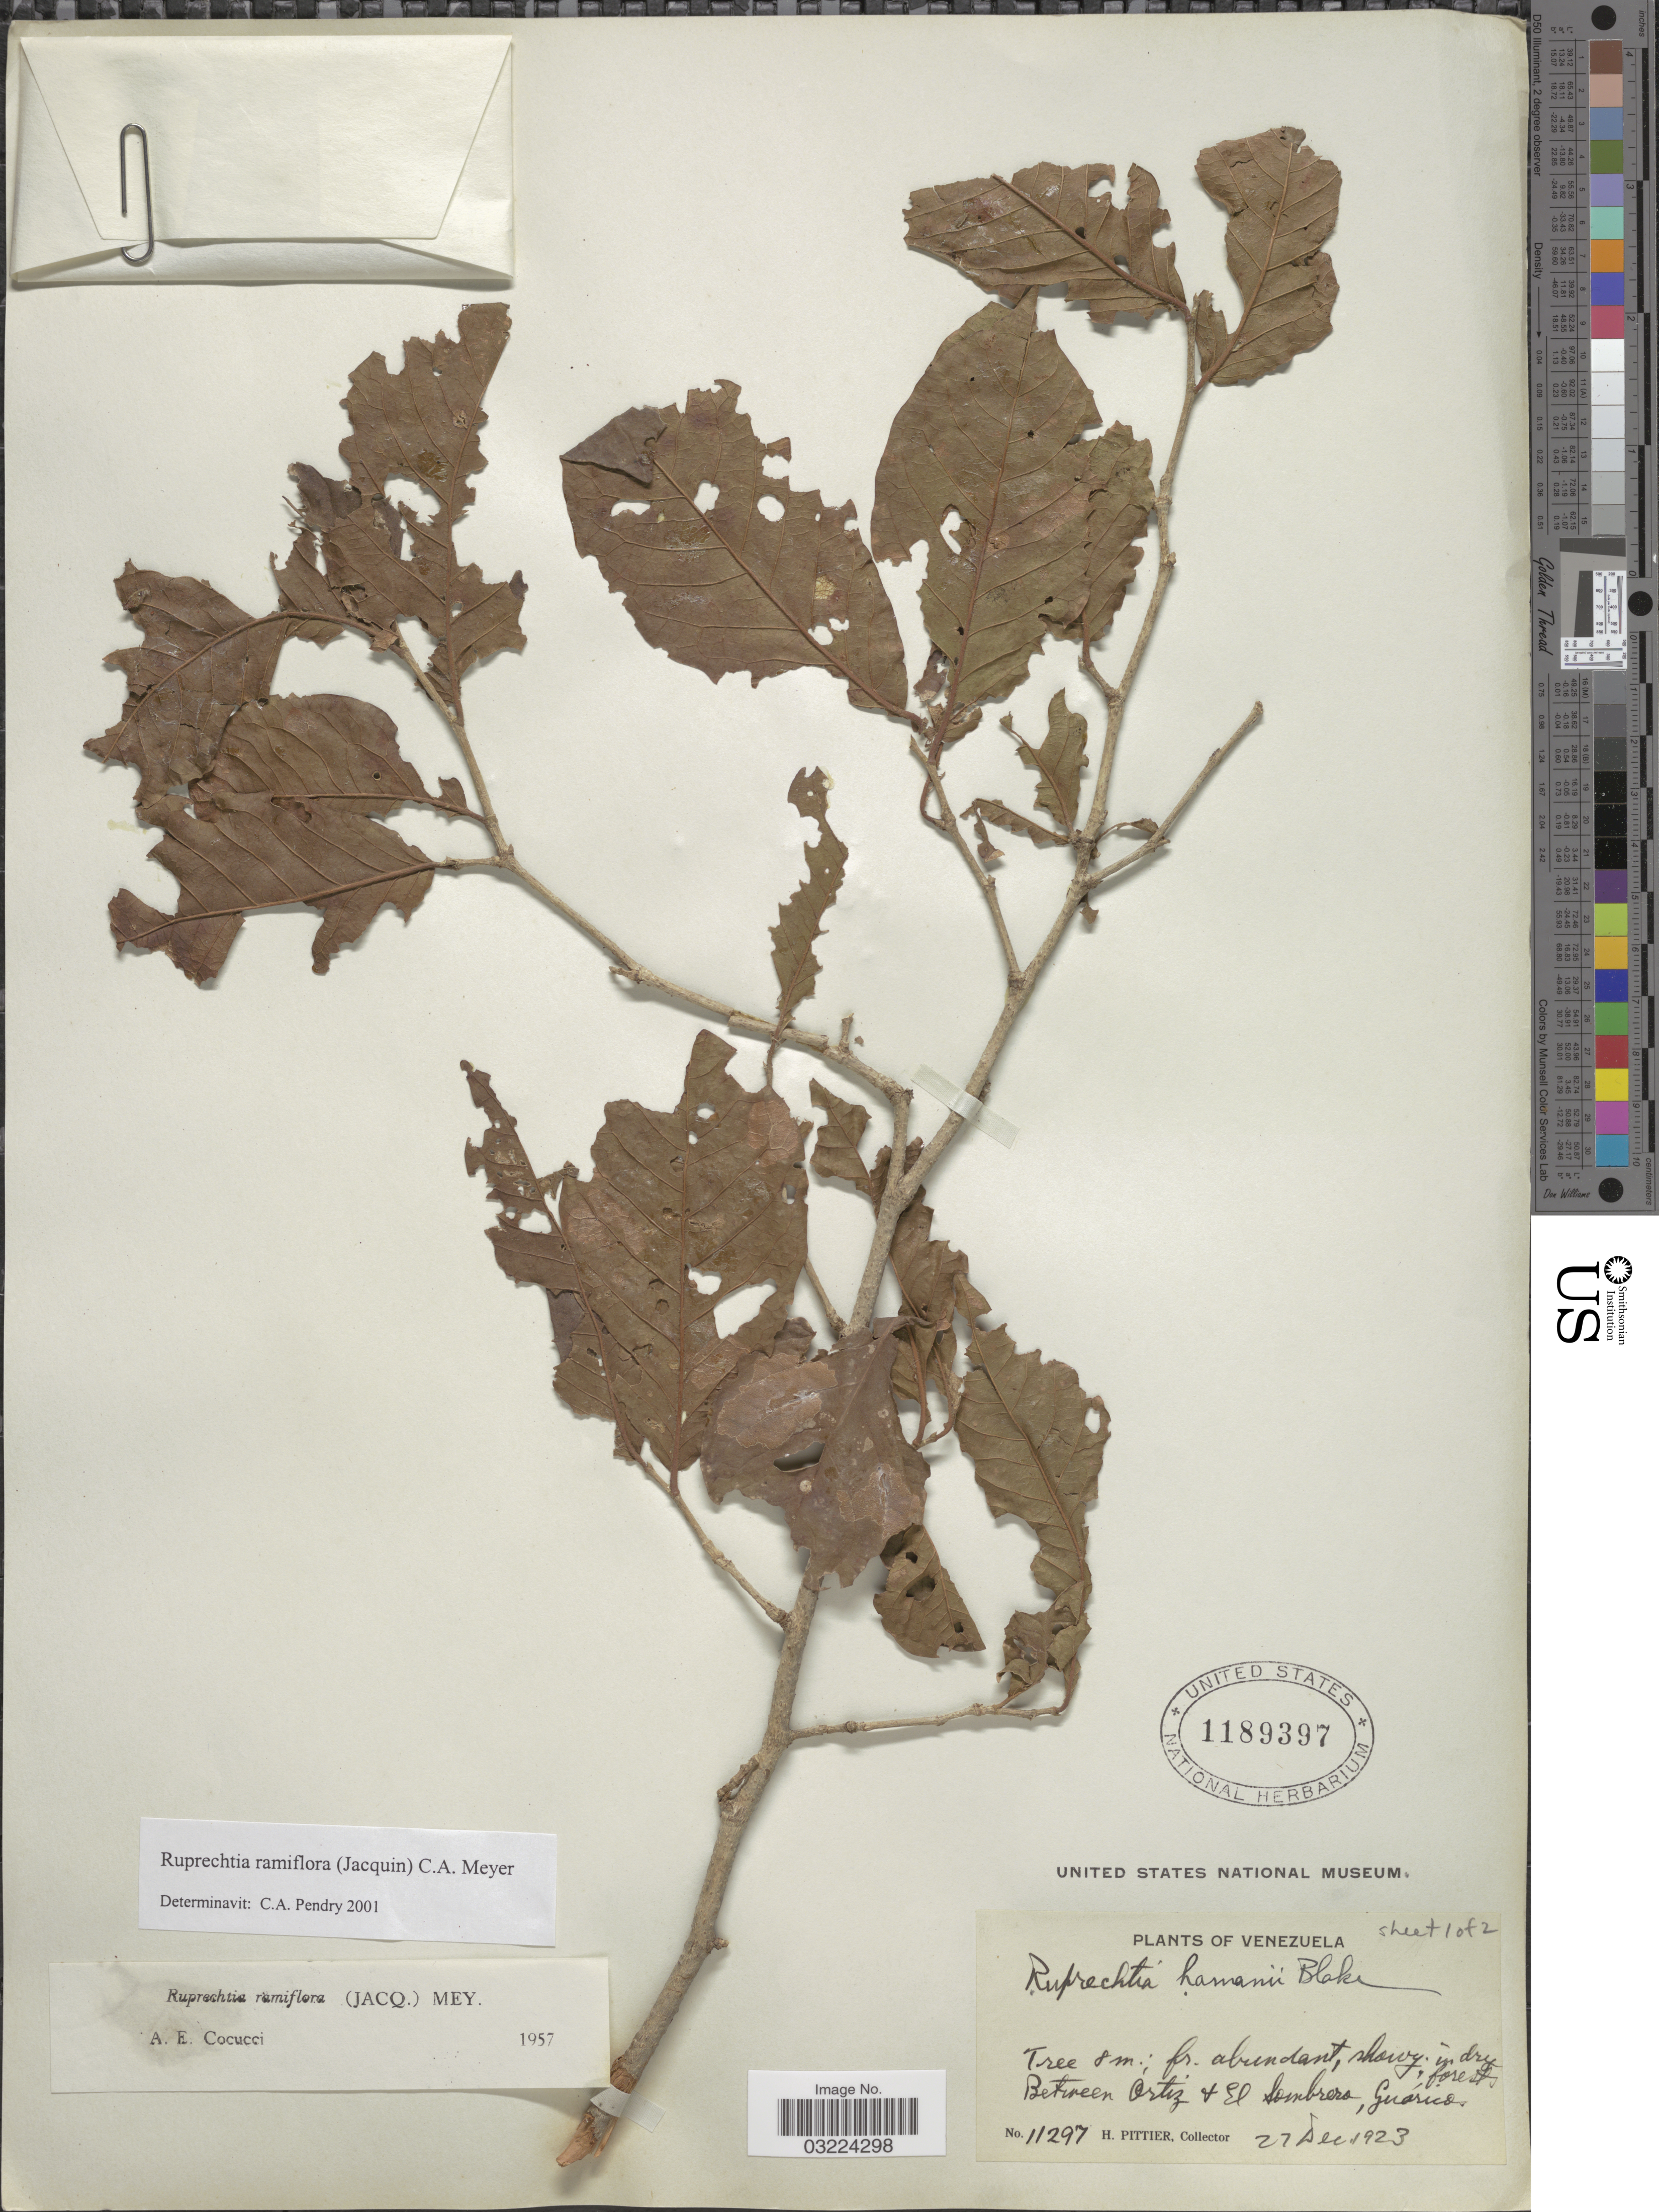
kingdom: Plantae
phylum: Tracheophyta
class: Magnoliopsida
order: Caryophyllales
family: Polygonaceae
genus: Ruprechtia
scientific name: Ruprechtia ramiflora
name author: (Jacq.) C.A. Mey.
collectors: H. F. Pittier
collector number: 11297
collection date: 1923-12-27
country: Venezuela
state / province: Guárico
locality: Between Ortiz & El Sombrero.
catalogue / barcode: US 1189397